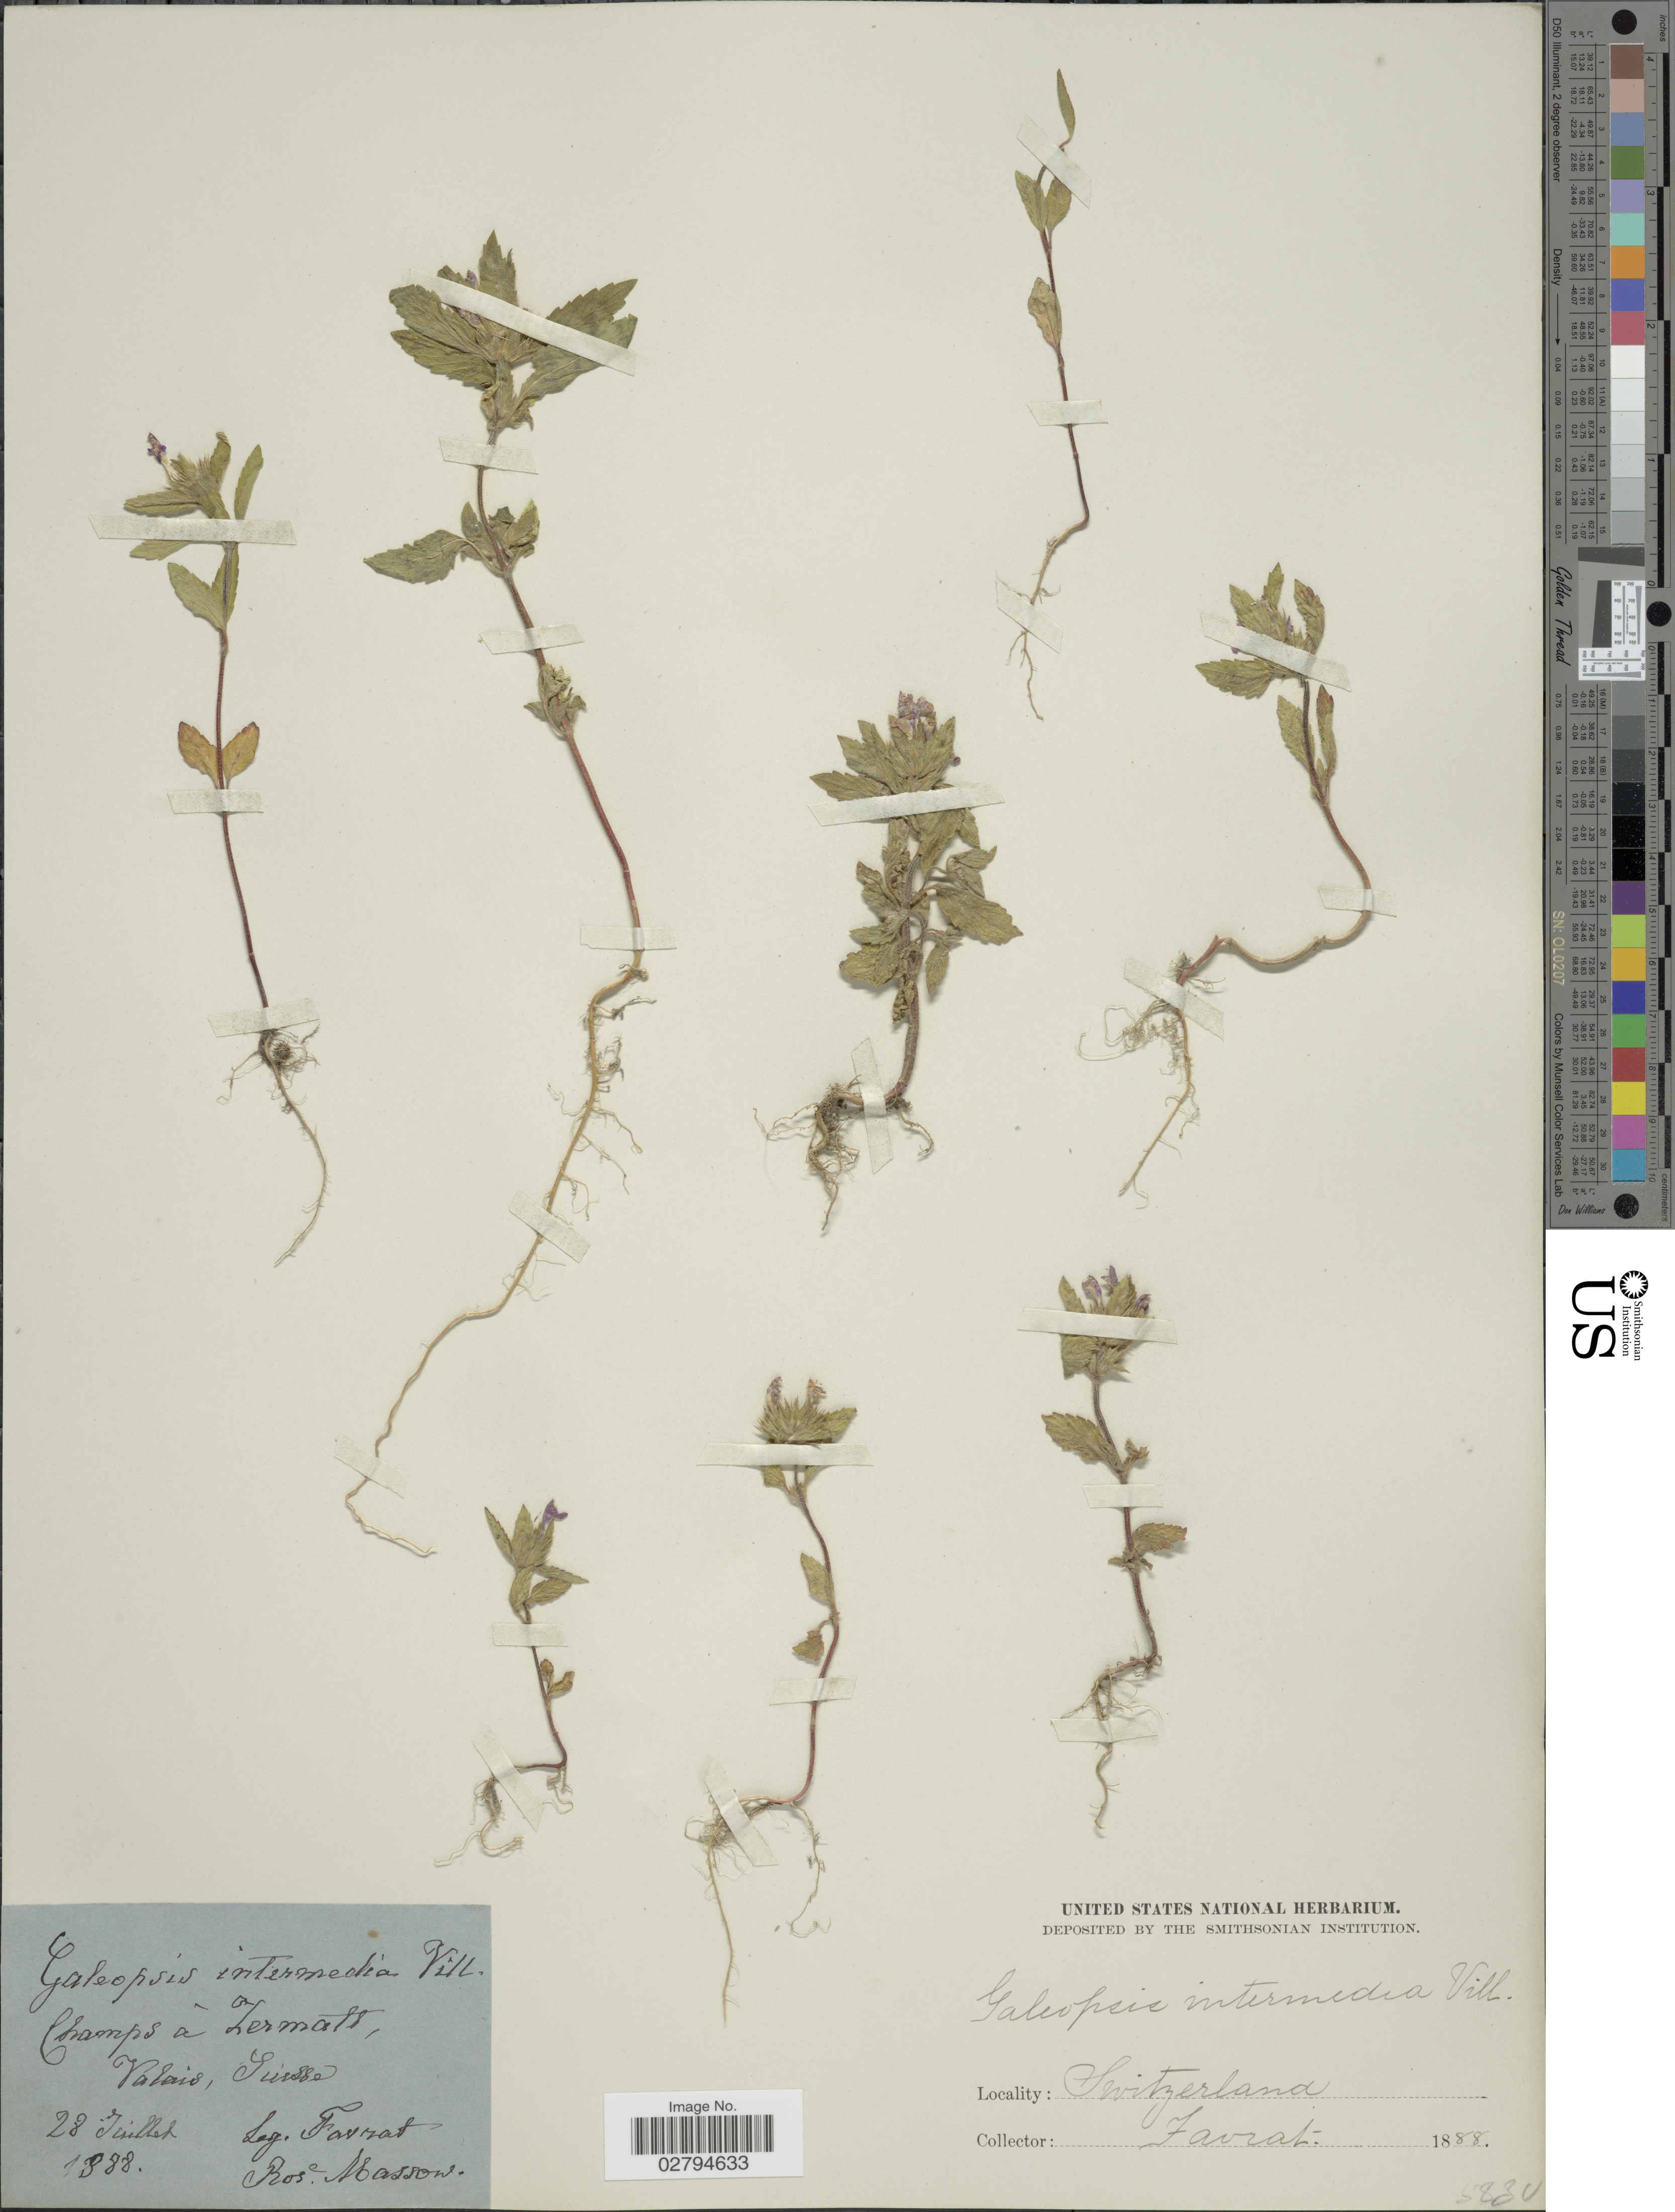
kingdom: Plantae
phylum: Tracheophyta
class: Magnoliopsida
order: Lamiales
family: Lamiaceae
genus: Galeopsis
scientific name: Galeopsis intermedia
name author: Vill.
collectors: L. Favrat & R. Masson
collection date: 1888-07-28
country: Switzerland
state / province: Valais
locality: Champs à Zermatt, Suisse.